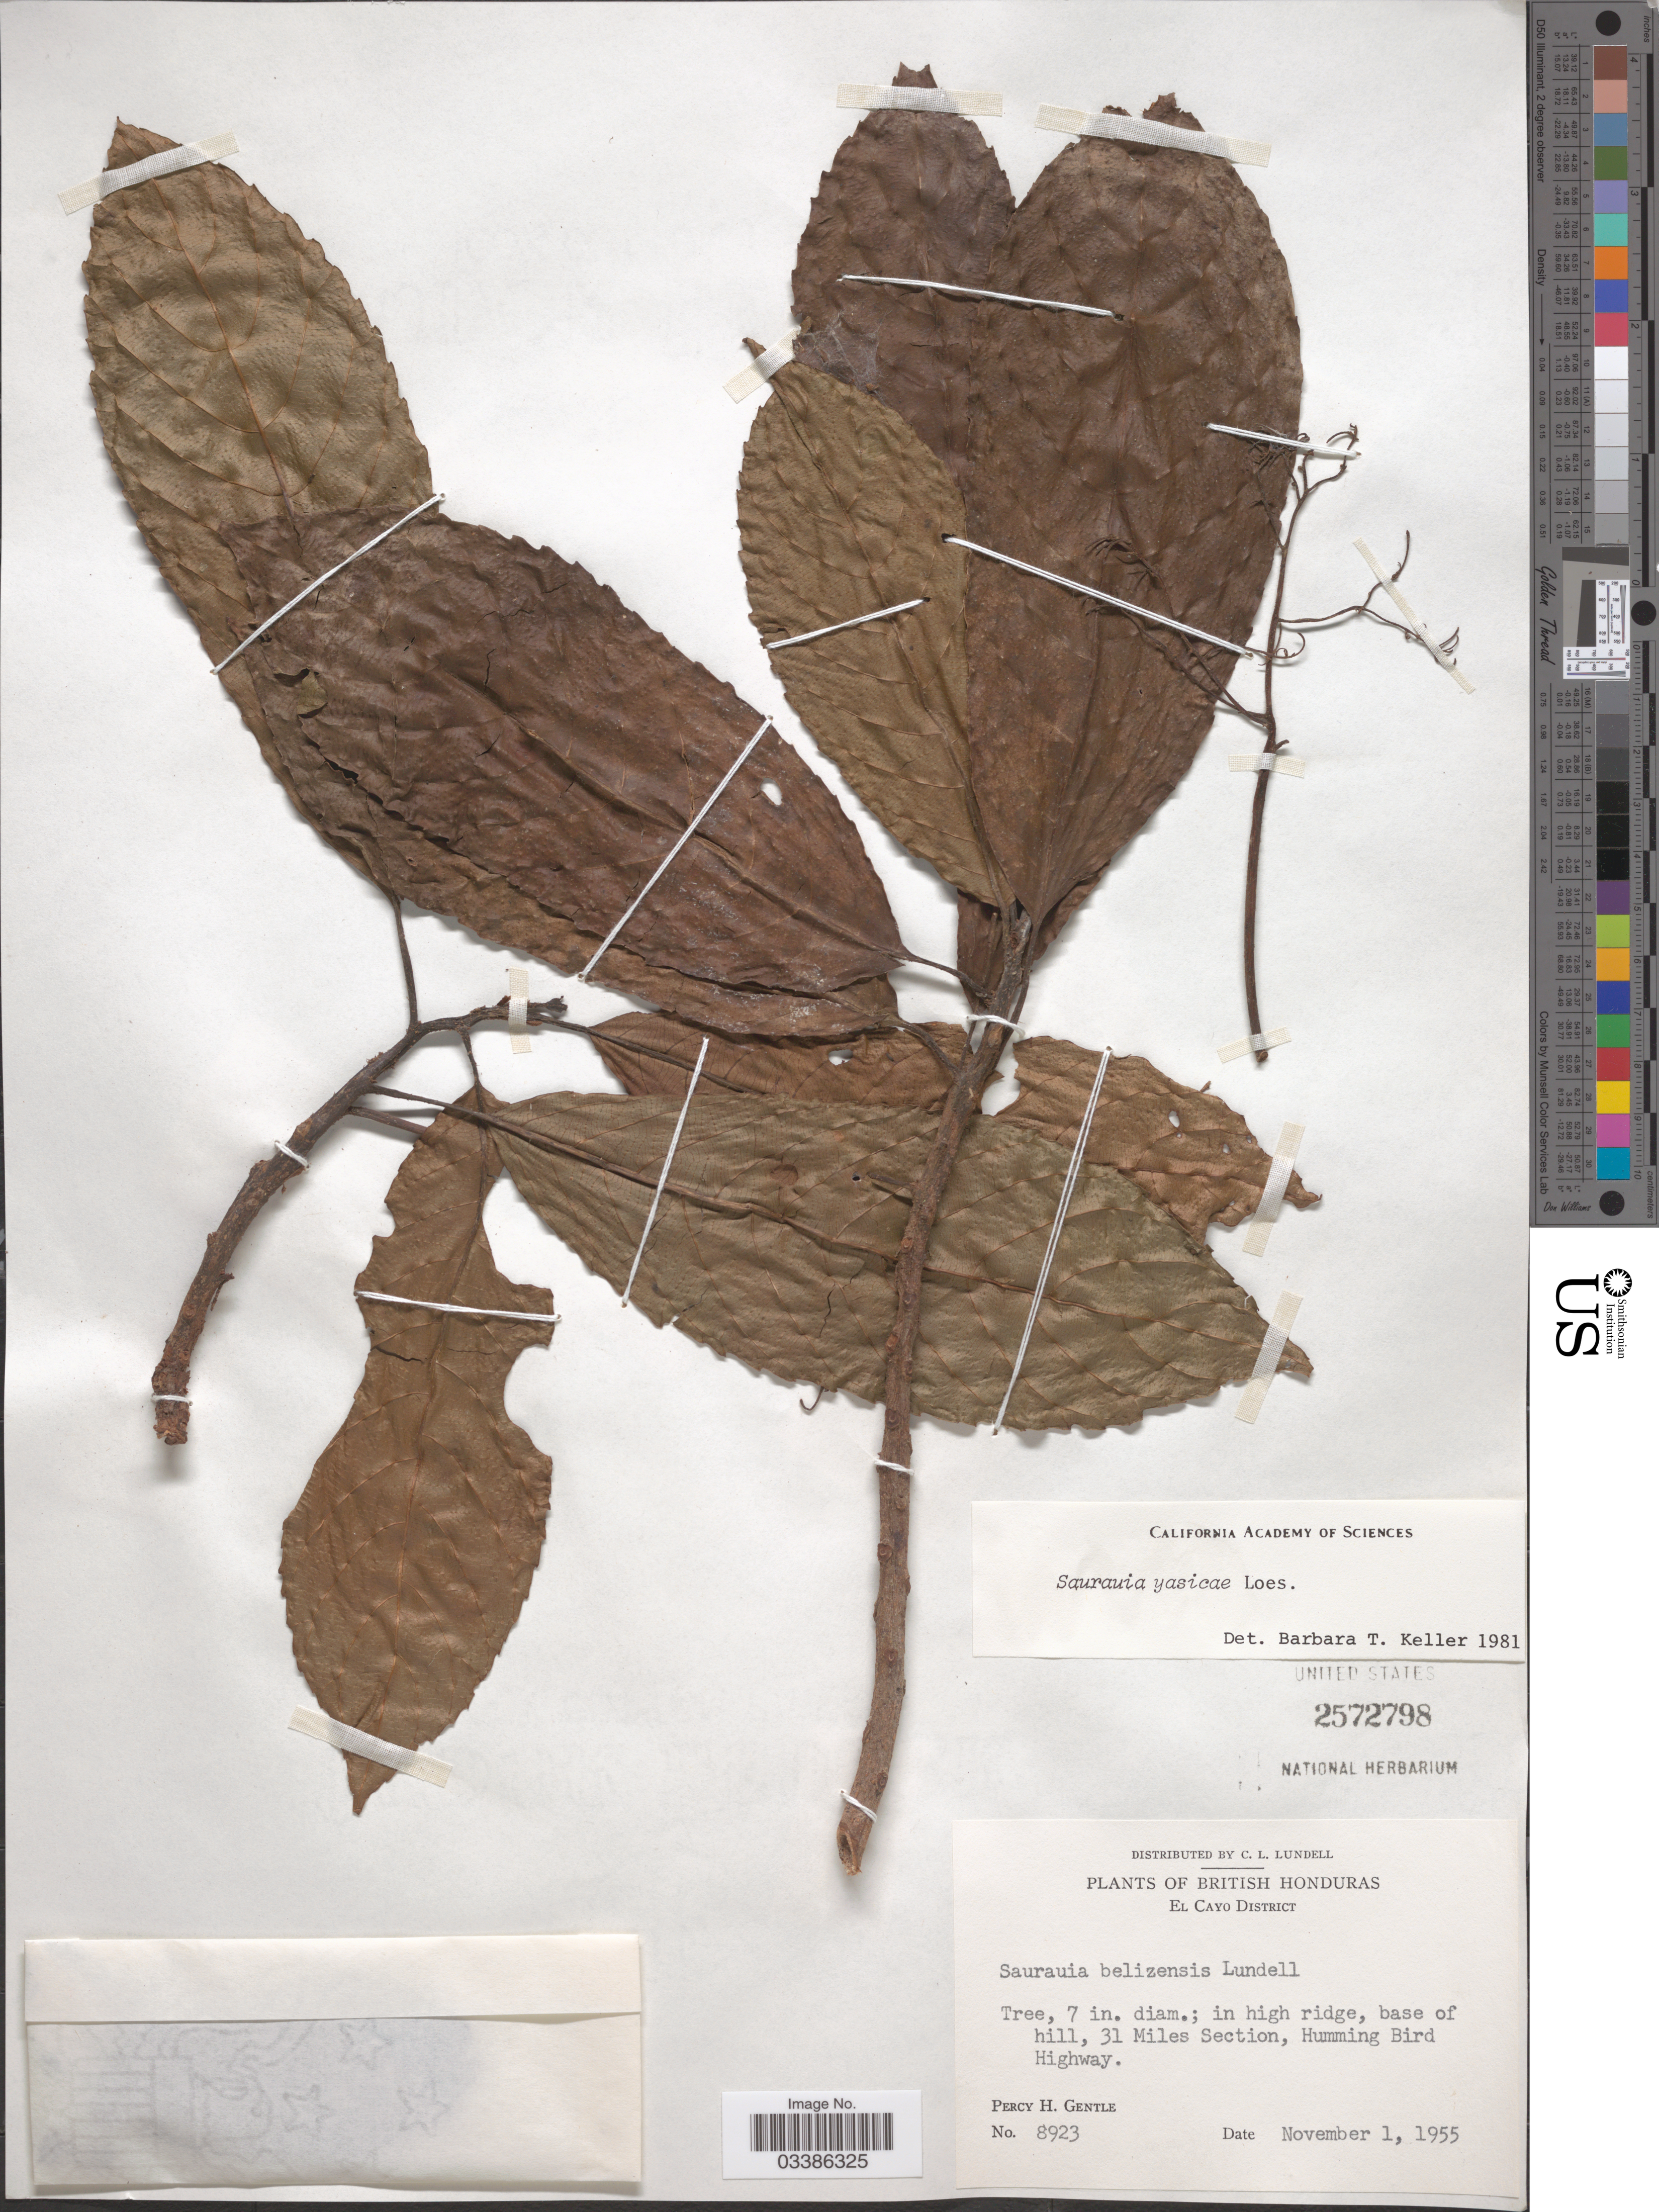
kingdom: Plantae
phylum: Tracheophyta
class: Magnoliopsida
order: Ericales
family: Actinidiaceae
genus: Saurauia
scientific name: Saurauia yasicae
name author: Loes.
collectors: P. H. Gentle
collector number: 8923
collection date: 1955-11-01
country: Belize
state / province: Cayo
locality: British Honduras. El Cayo District. Base of hill, 31 Miles Section, Humming Bird Highway.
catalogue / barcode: US 2572798